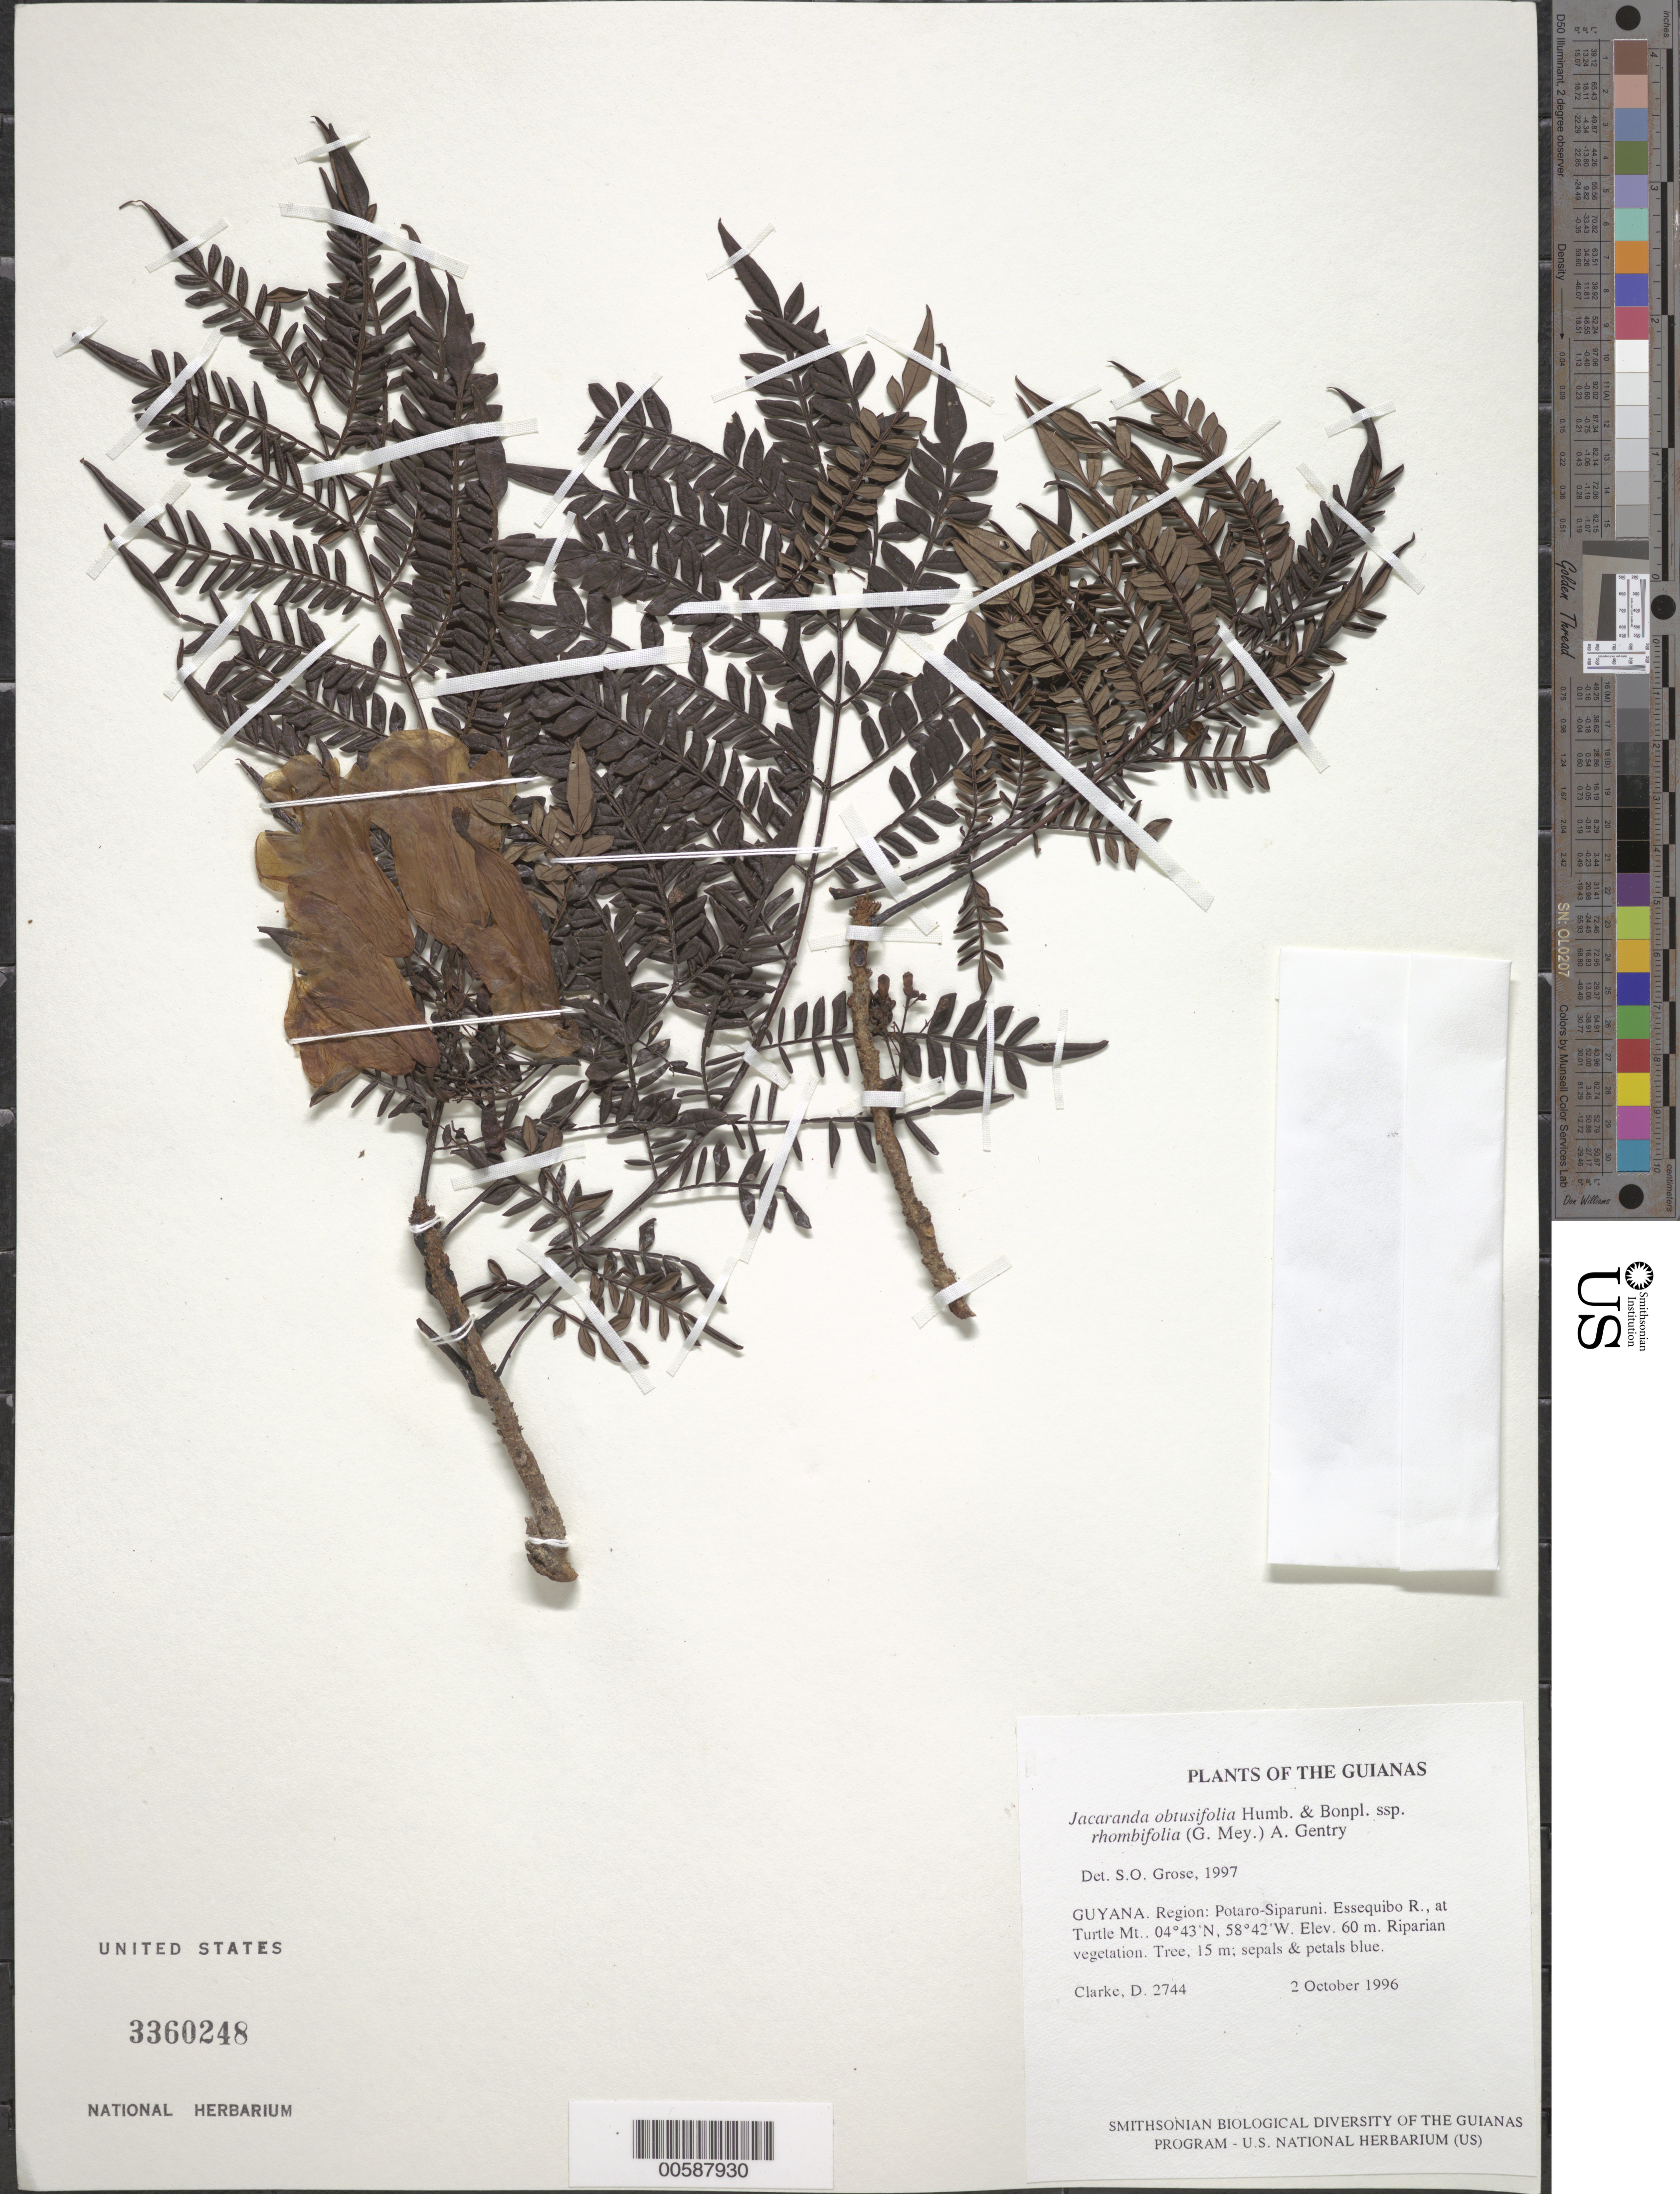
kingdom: Plantae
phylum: Tracheophyta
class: Magnoliopsida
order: Lamiales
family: Bignoniaceae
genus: Jacaranda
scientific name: Jacaranda obtusifolia subsp. rhombifolia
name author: (G. Mey.) A.H. Gentry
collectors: D. Clarke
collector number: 2744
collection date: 1996-10-02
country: Guyana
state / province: Potaro-Siparuni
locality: The Guianas, Region: Potaro-Siparuni. Essequibo R., at Turtle Mt.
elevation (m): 60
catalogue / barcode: US 3360248